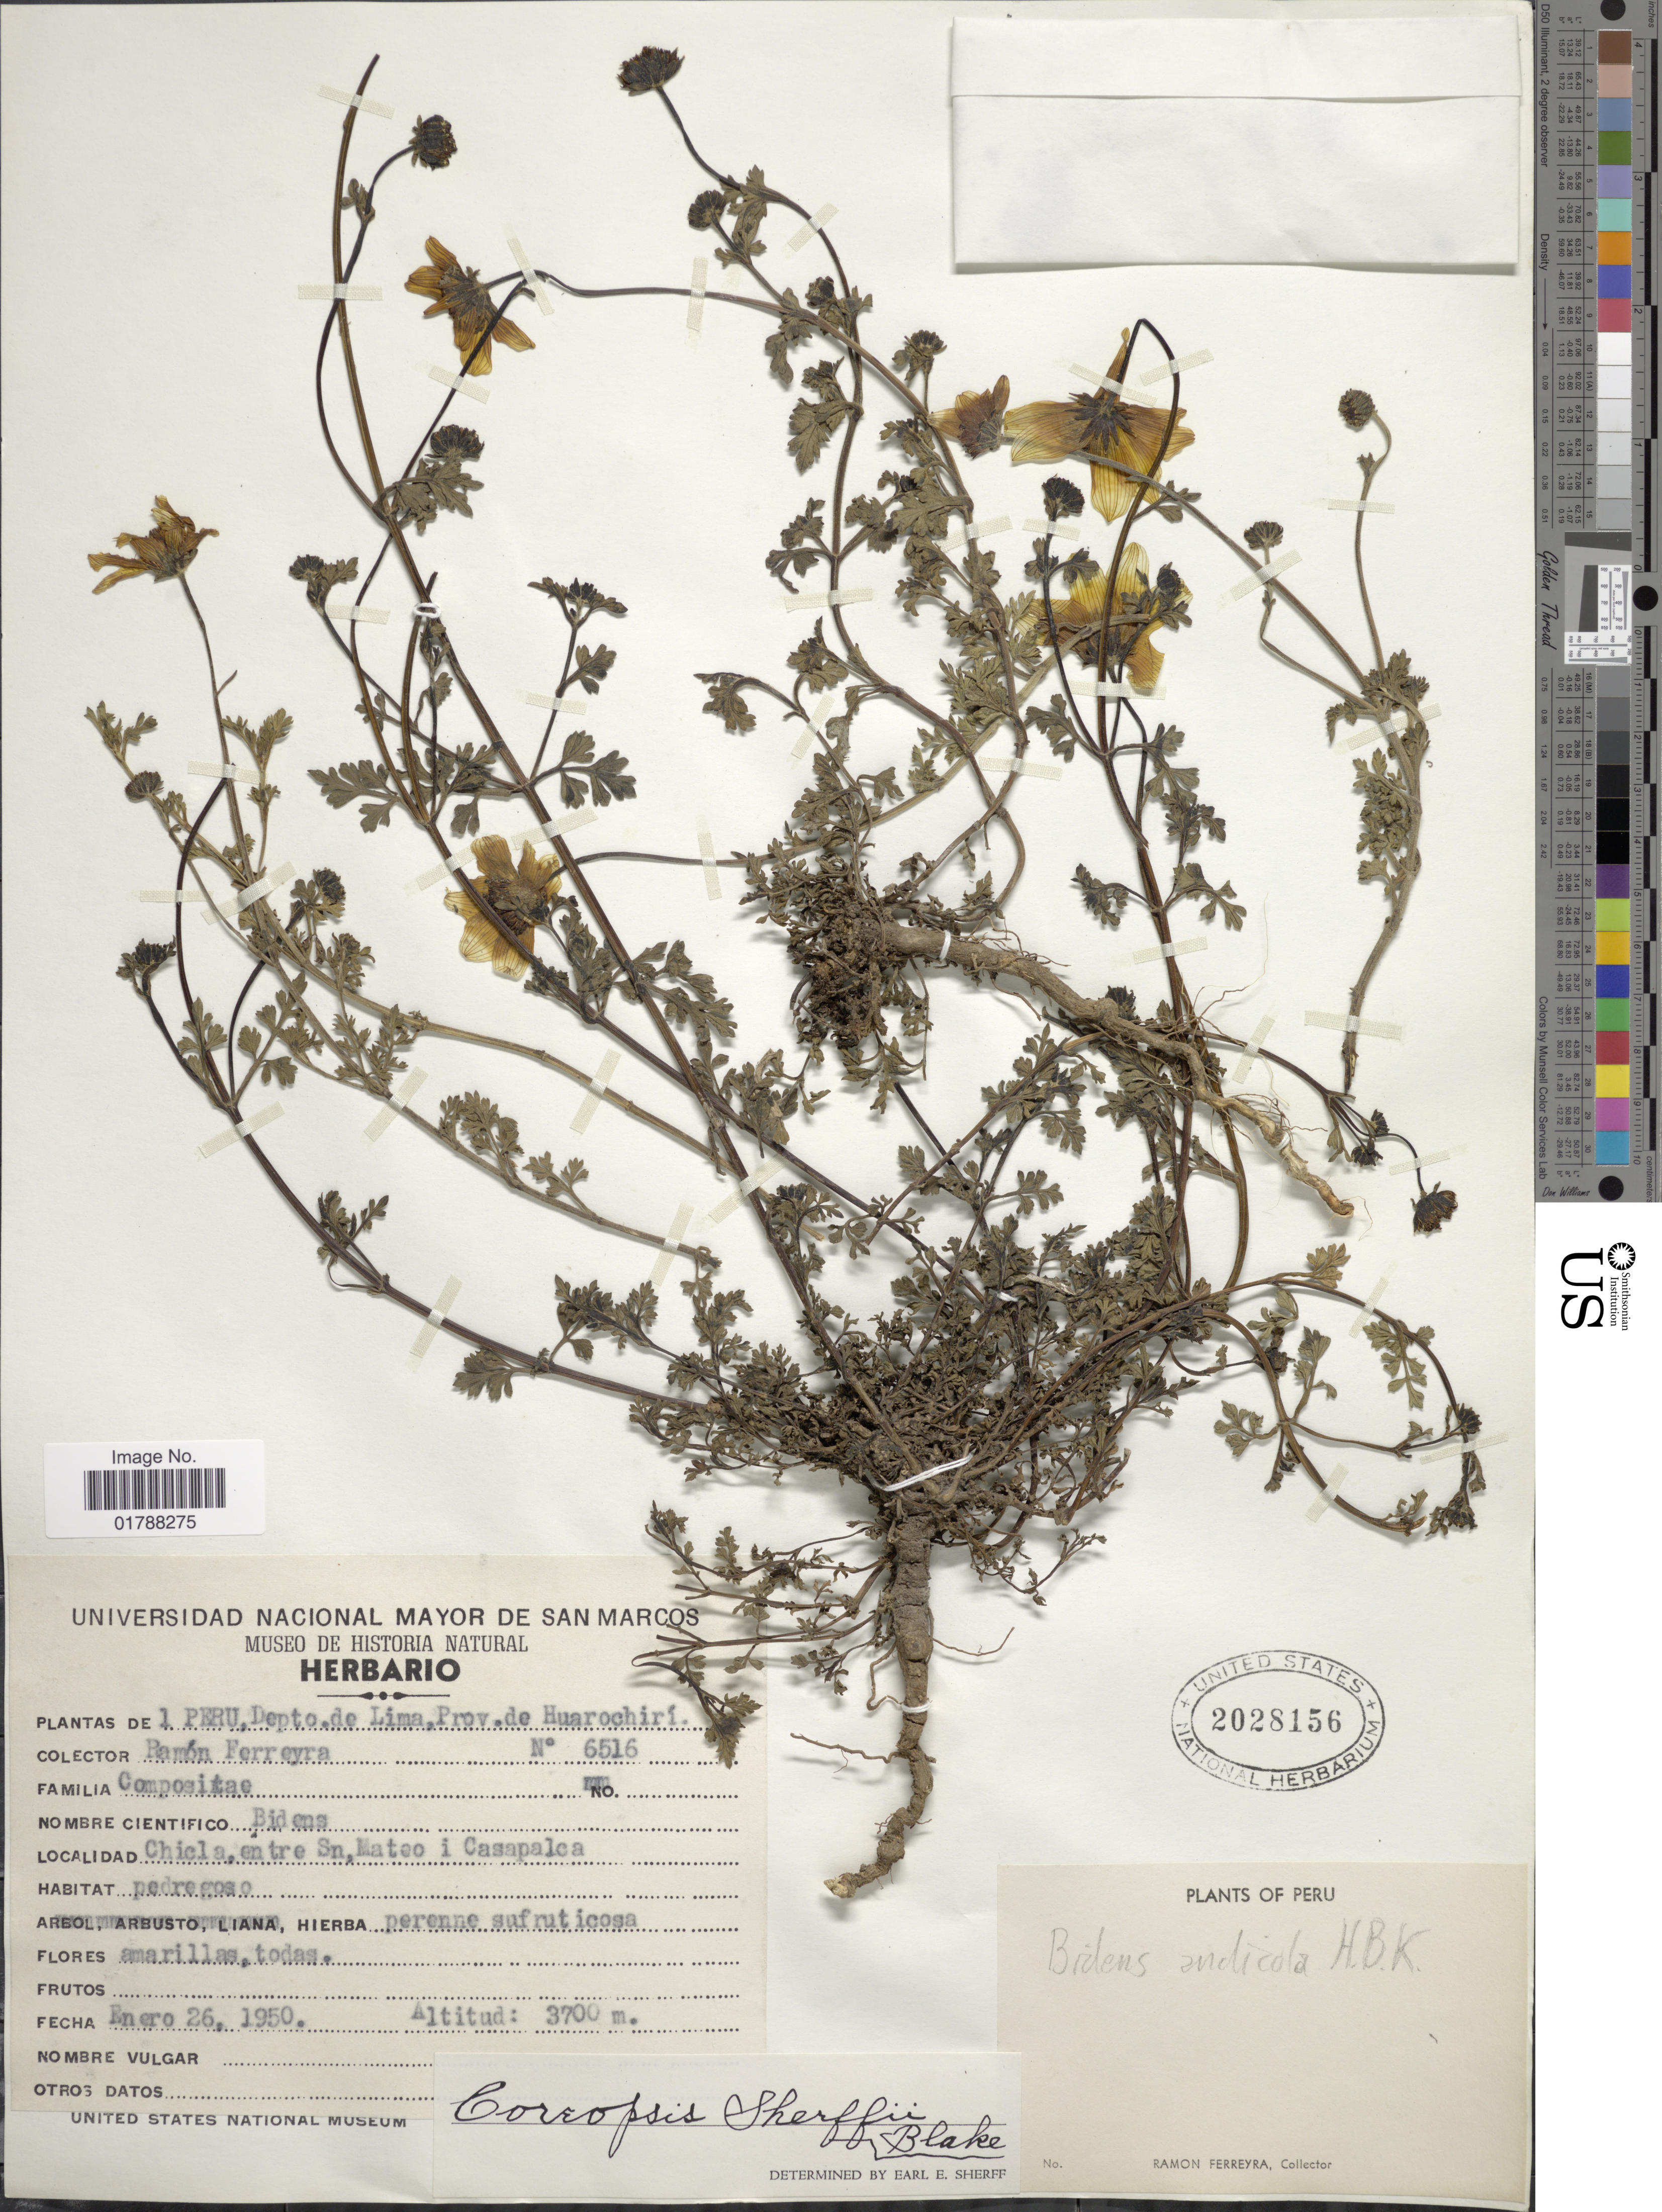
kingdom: Plantae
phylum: Tracheophyta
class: Magnoliopsida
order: Asterales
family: Asteraceae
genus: Bidens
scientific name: Bidens andicola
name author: Kunth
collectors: R. A. Ferreyra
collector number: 6516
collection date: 1950-01-26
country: Peru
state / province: Lima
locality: Prov. de Huarochiri. Chicla, entre Sn Mateo i Casapalca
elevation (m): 3700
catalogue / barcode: US 2028156